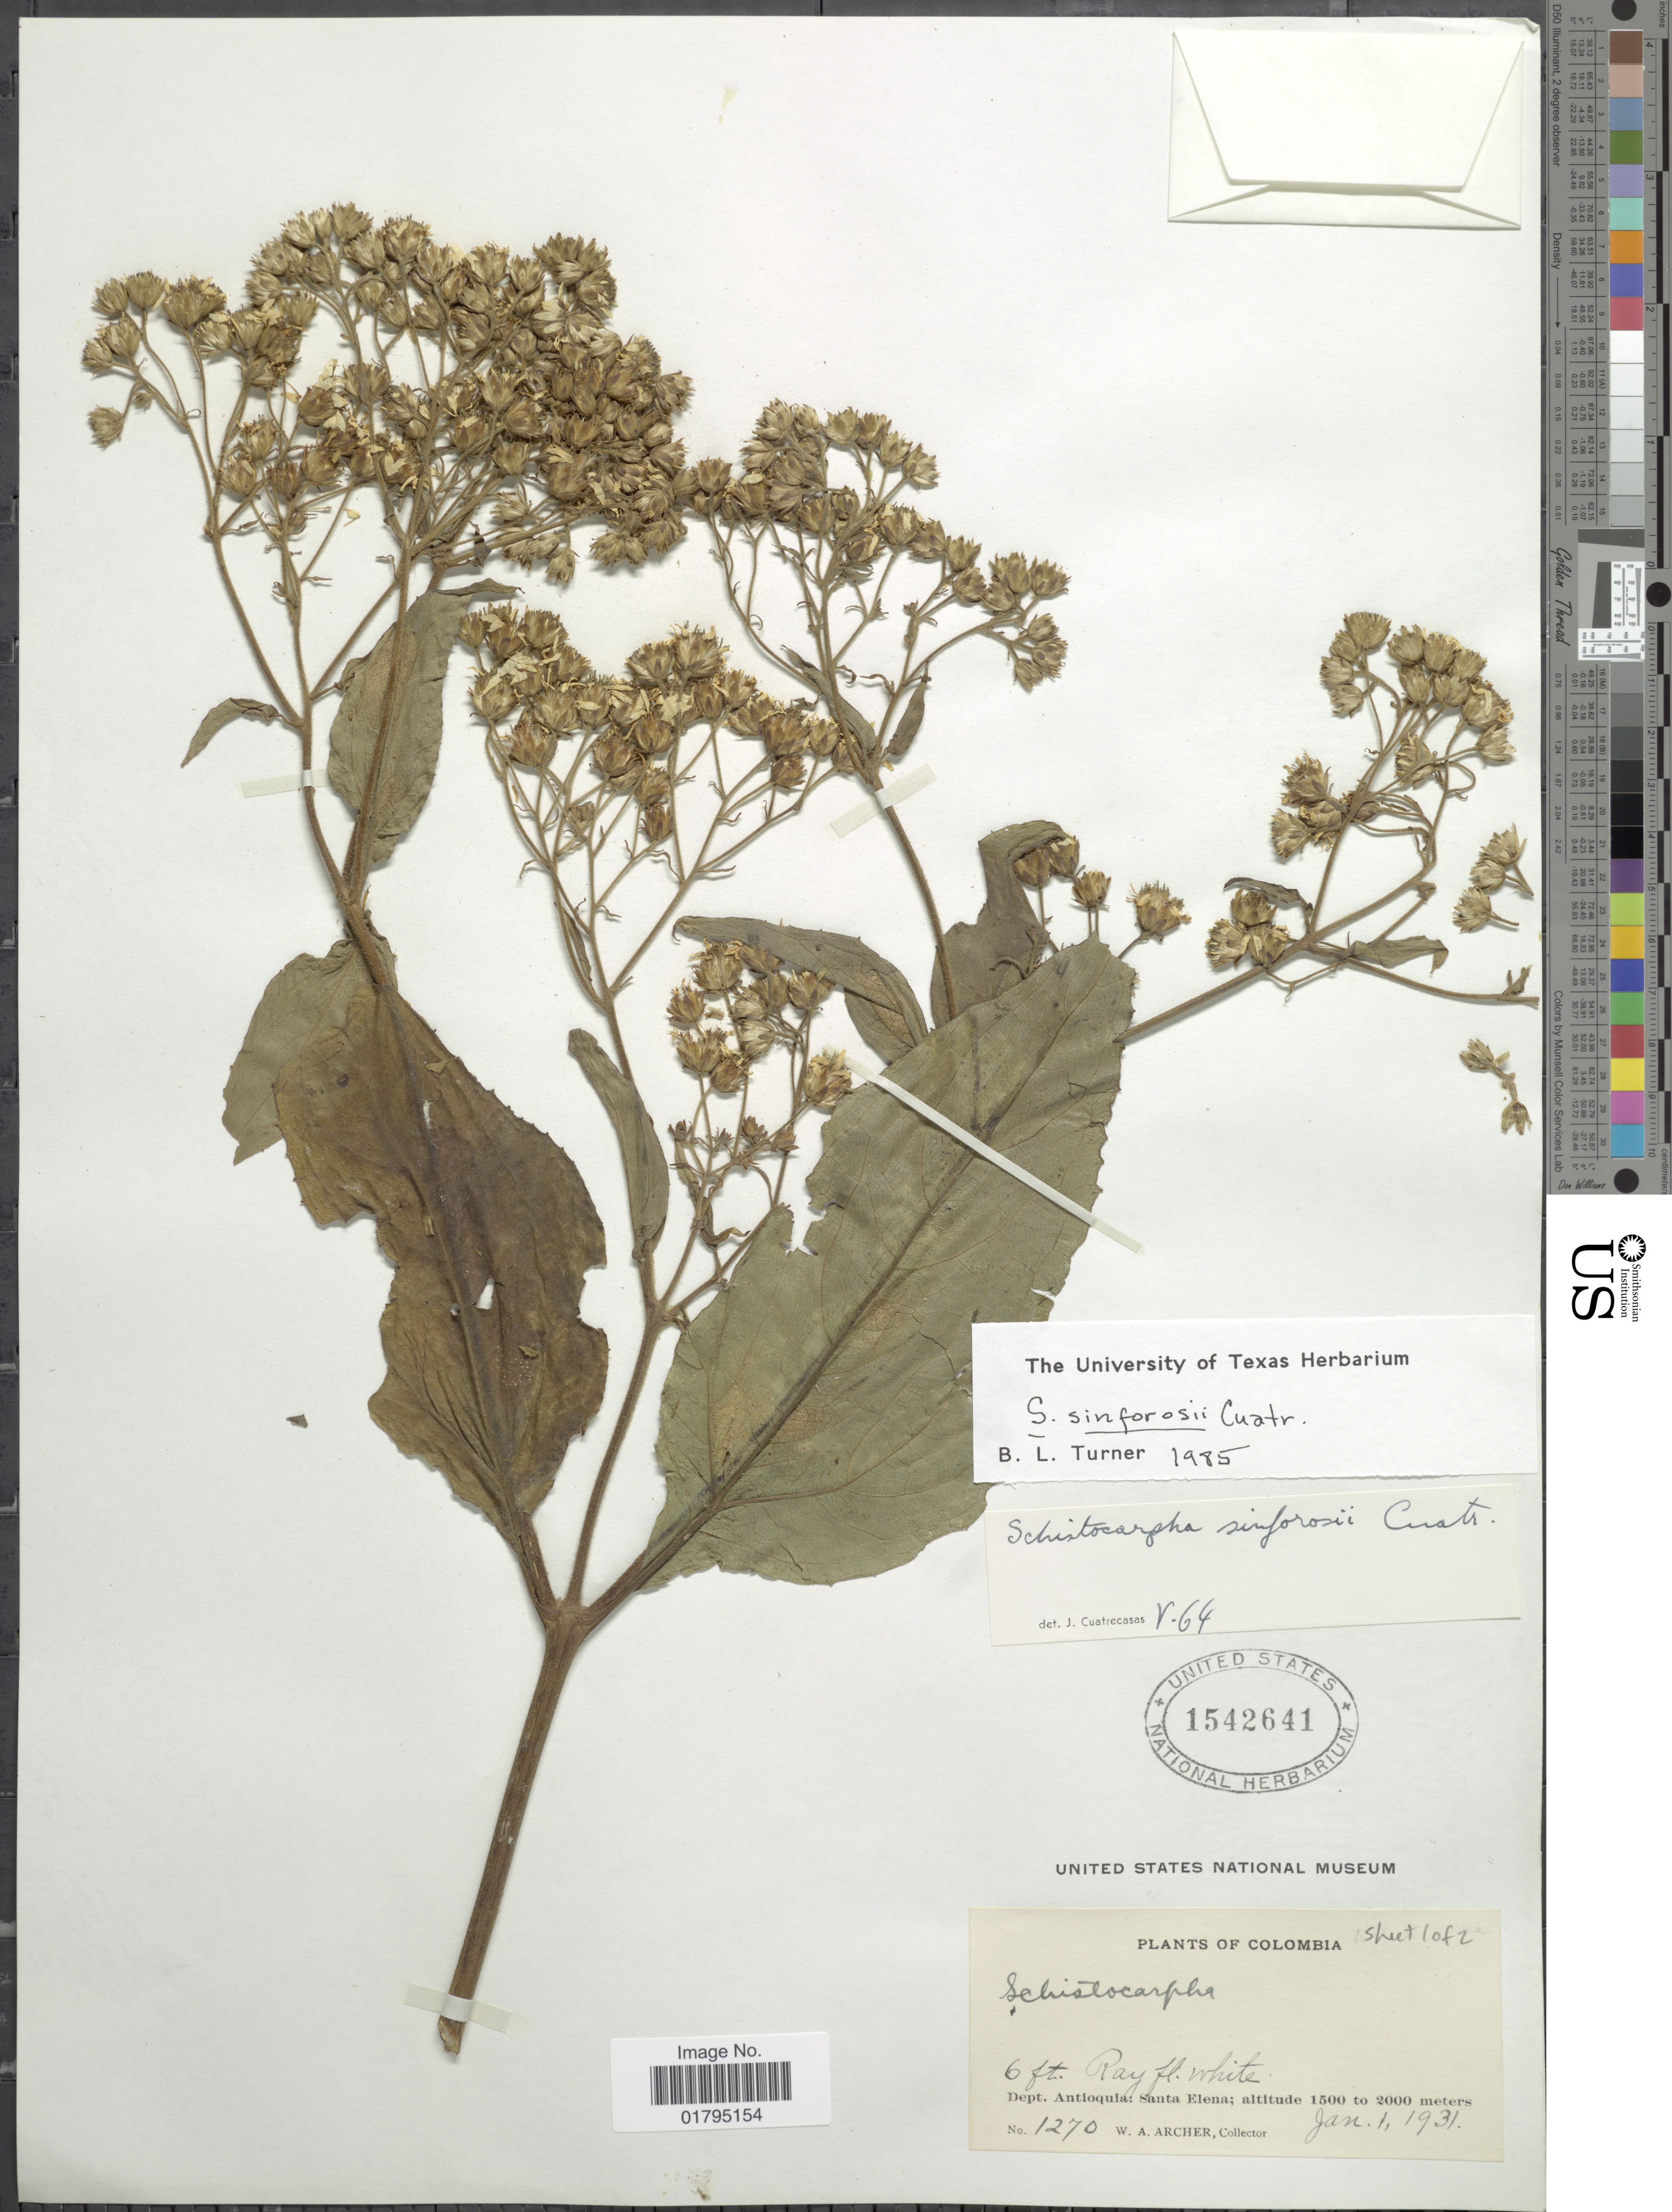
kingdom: Plantae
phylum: Tracheophyta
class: Magnoliopsida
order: Asterales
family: Asteraceae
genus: Schistocarpha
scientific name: Schistocarpha sinforosii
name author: Cuatrec.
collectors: W. A. Archer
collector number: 1270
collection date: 1931-01-01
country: Colombia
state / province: Antioquia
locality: Dept. Antioquia: Santa Elena.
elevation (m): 1500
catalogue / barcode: US 1542641